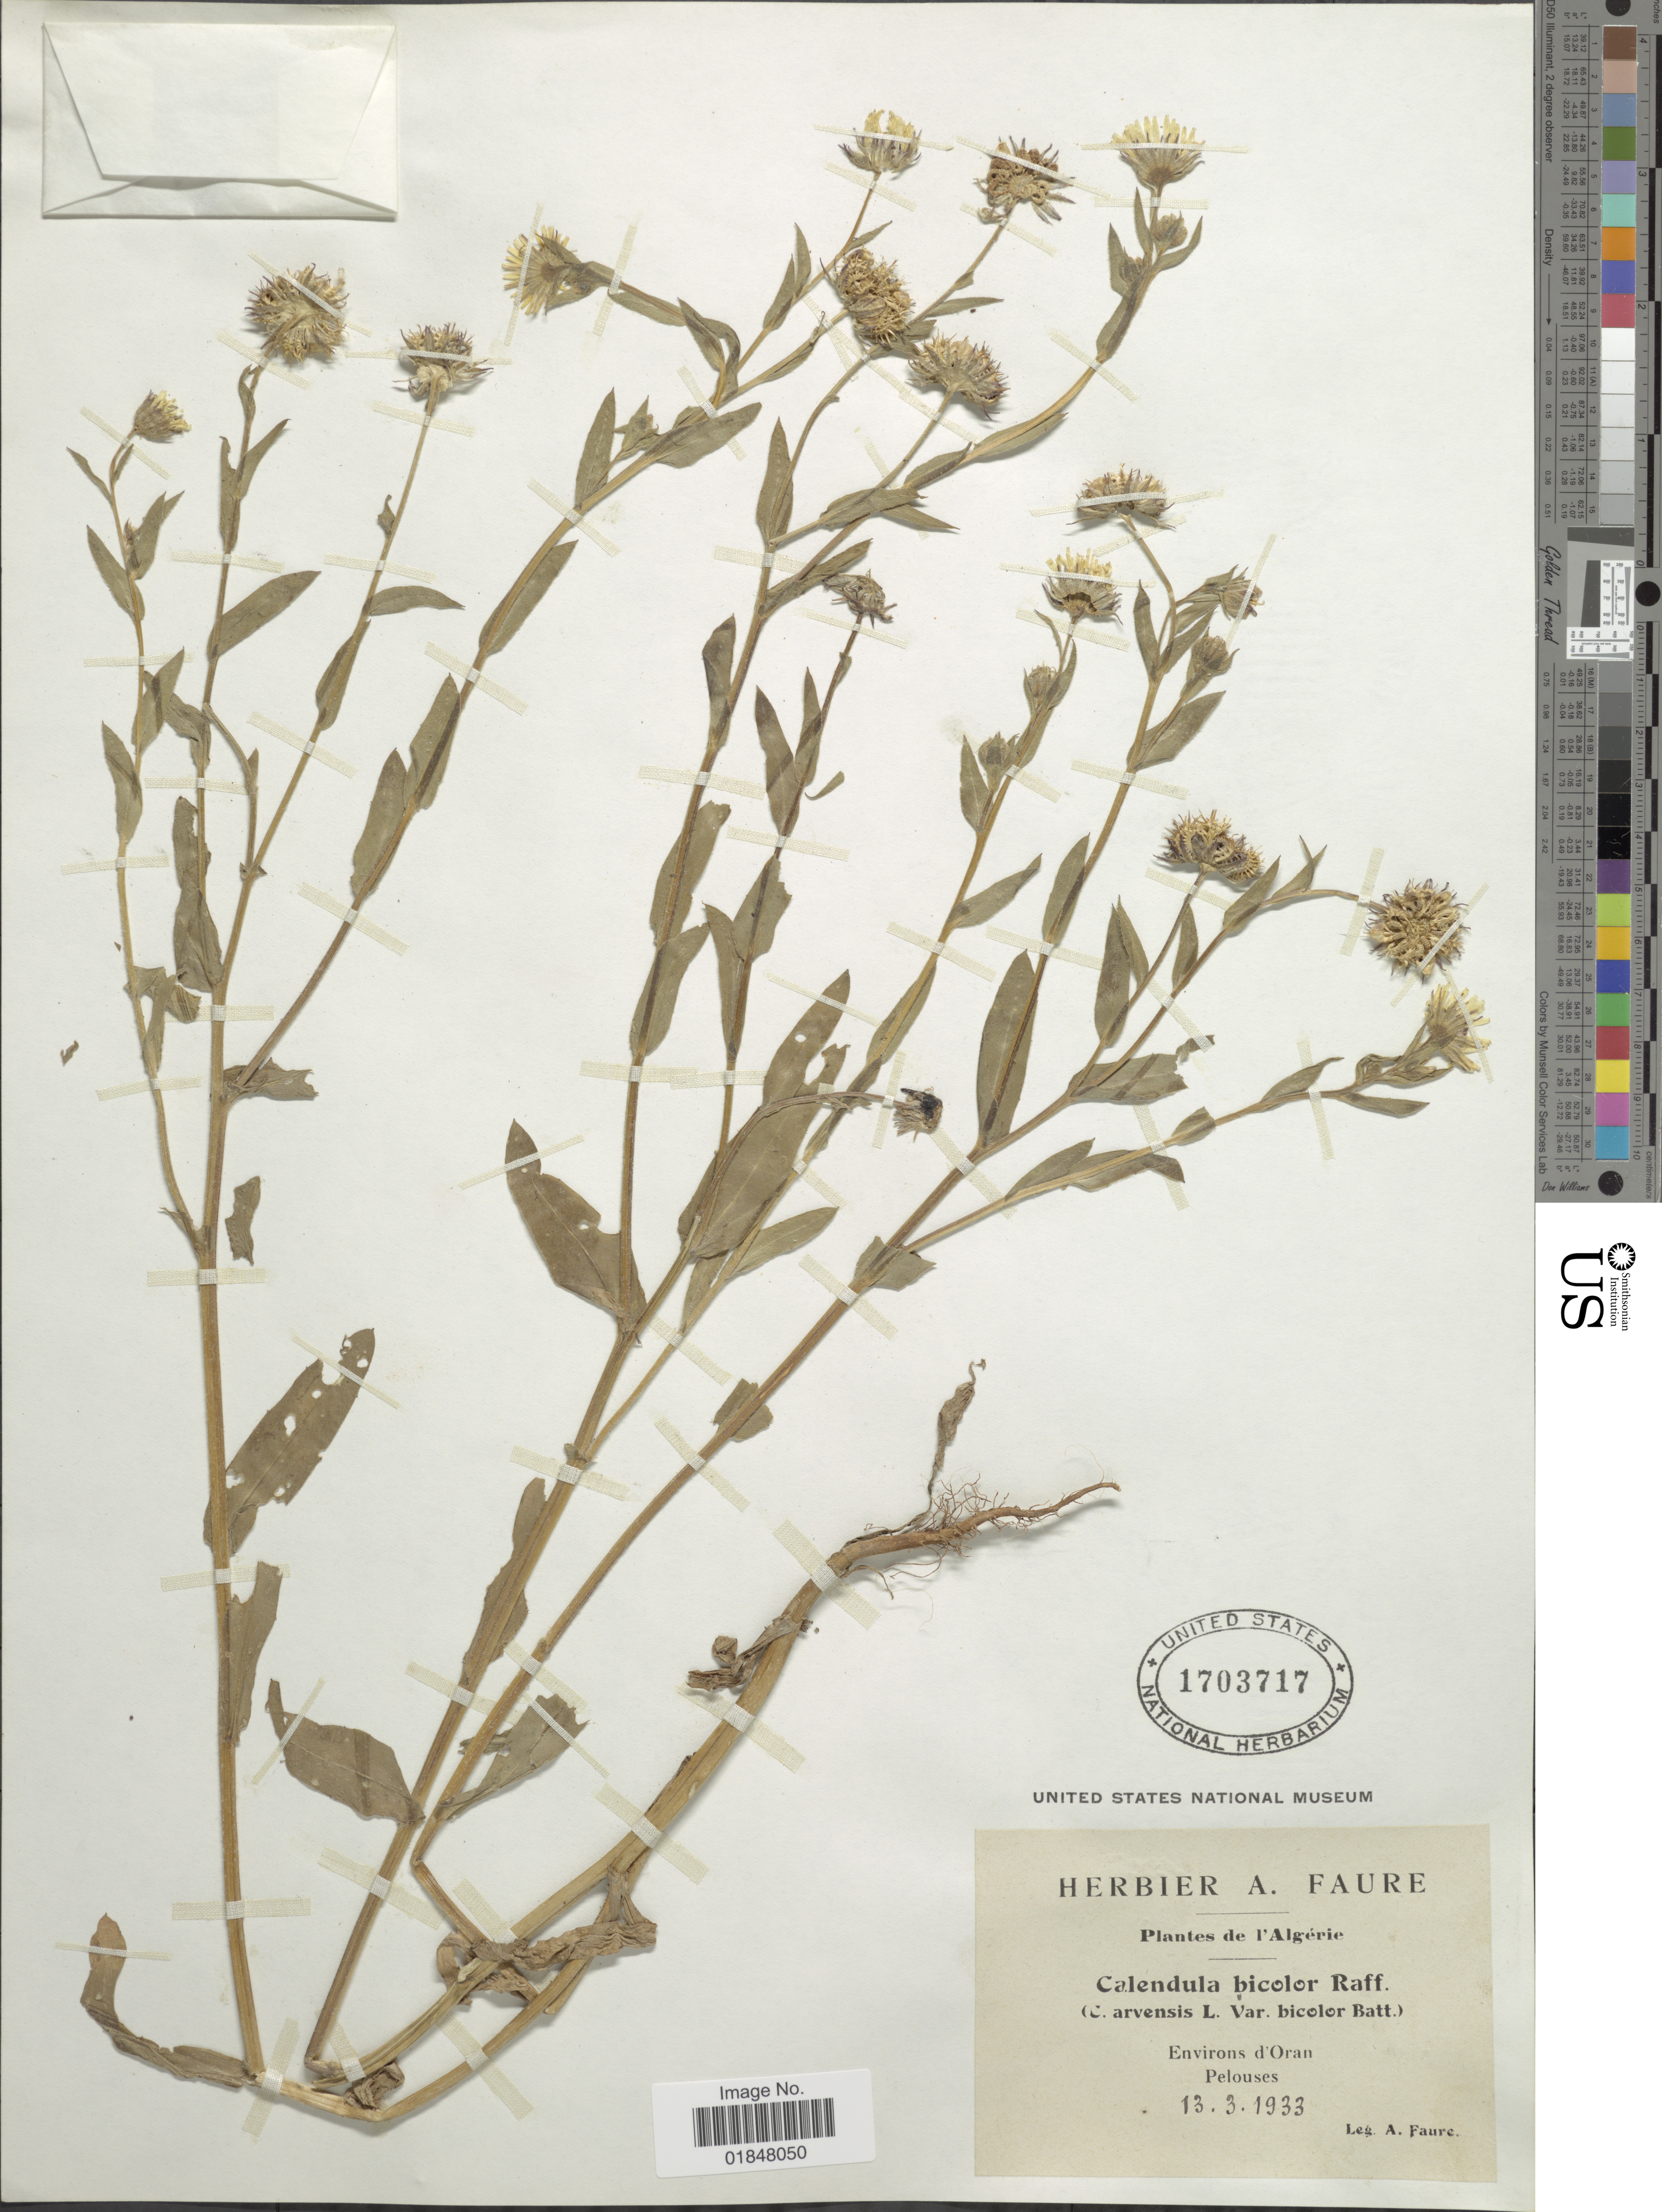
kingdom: Plantae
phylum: Tracheophyta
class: Magnoliopsida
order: Asterales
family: Asteraceae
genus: Calendula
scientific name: Calendula arvensis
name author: L.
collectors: A. Faure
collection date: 1933-03-13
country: Algeria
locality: Environs d' Oran Pelouses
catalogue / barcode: US 1703717